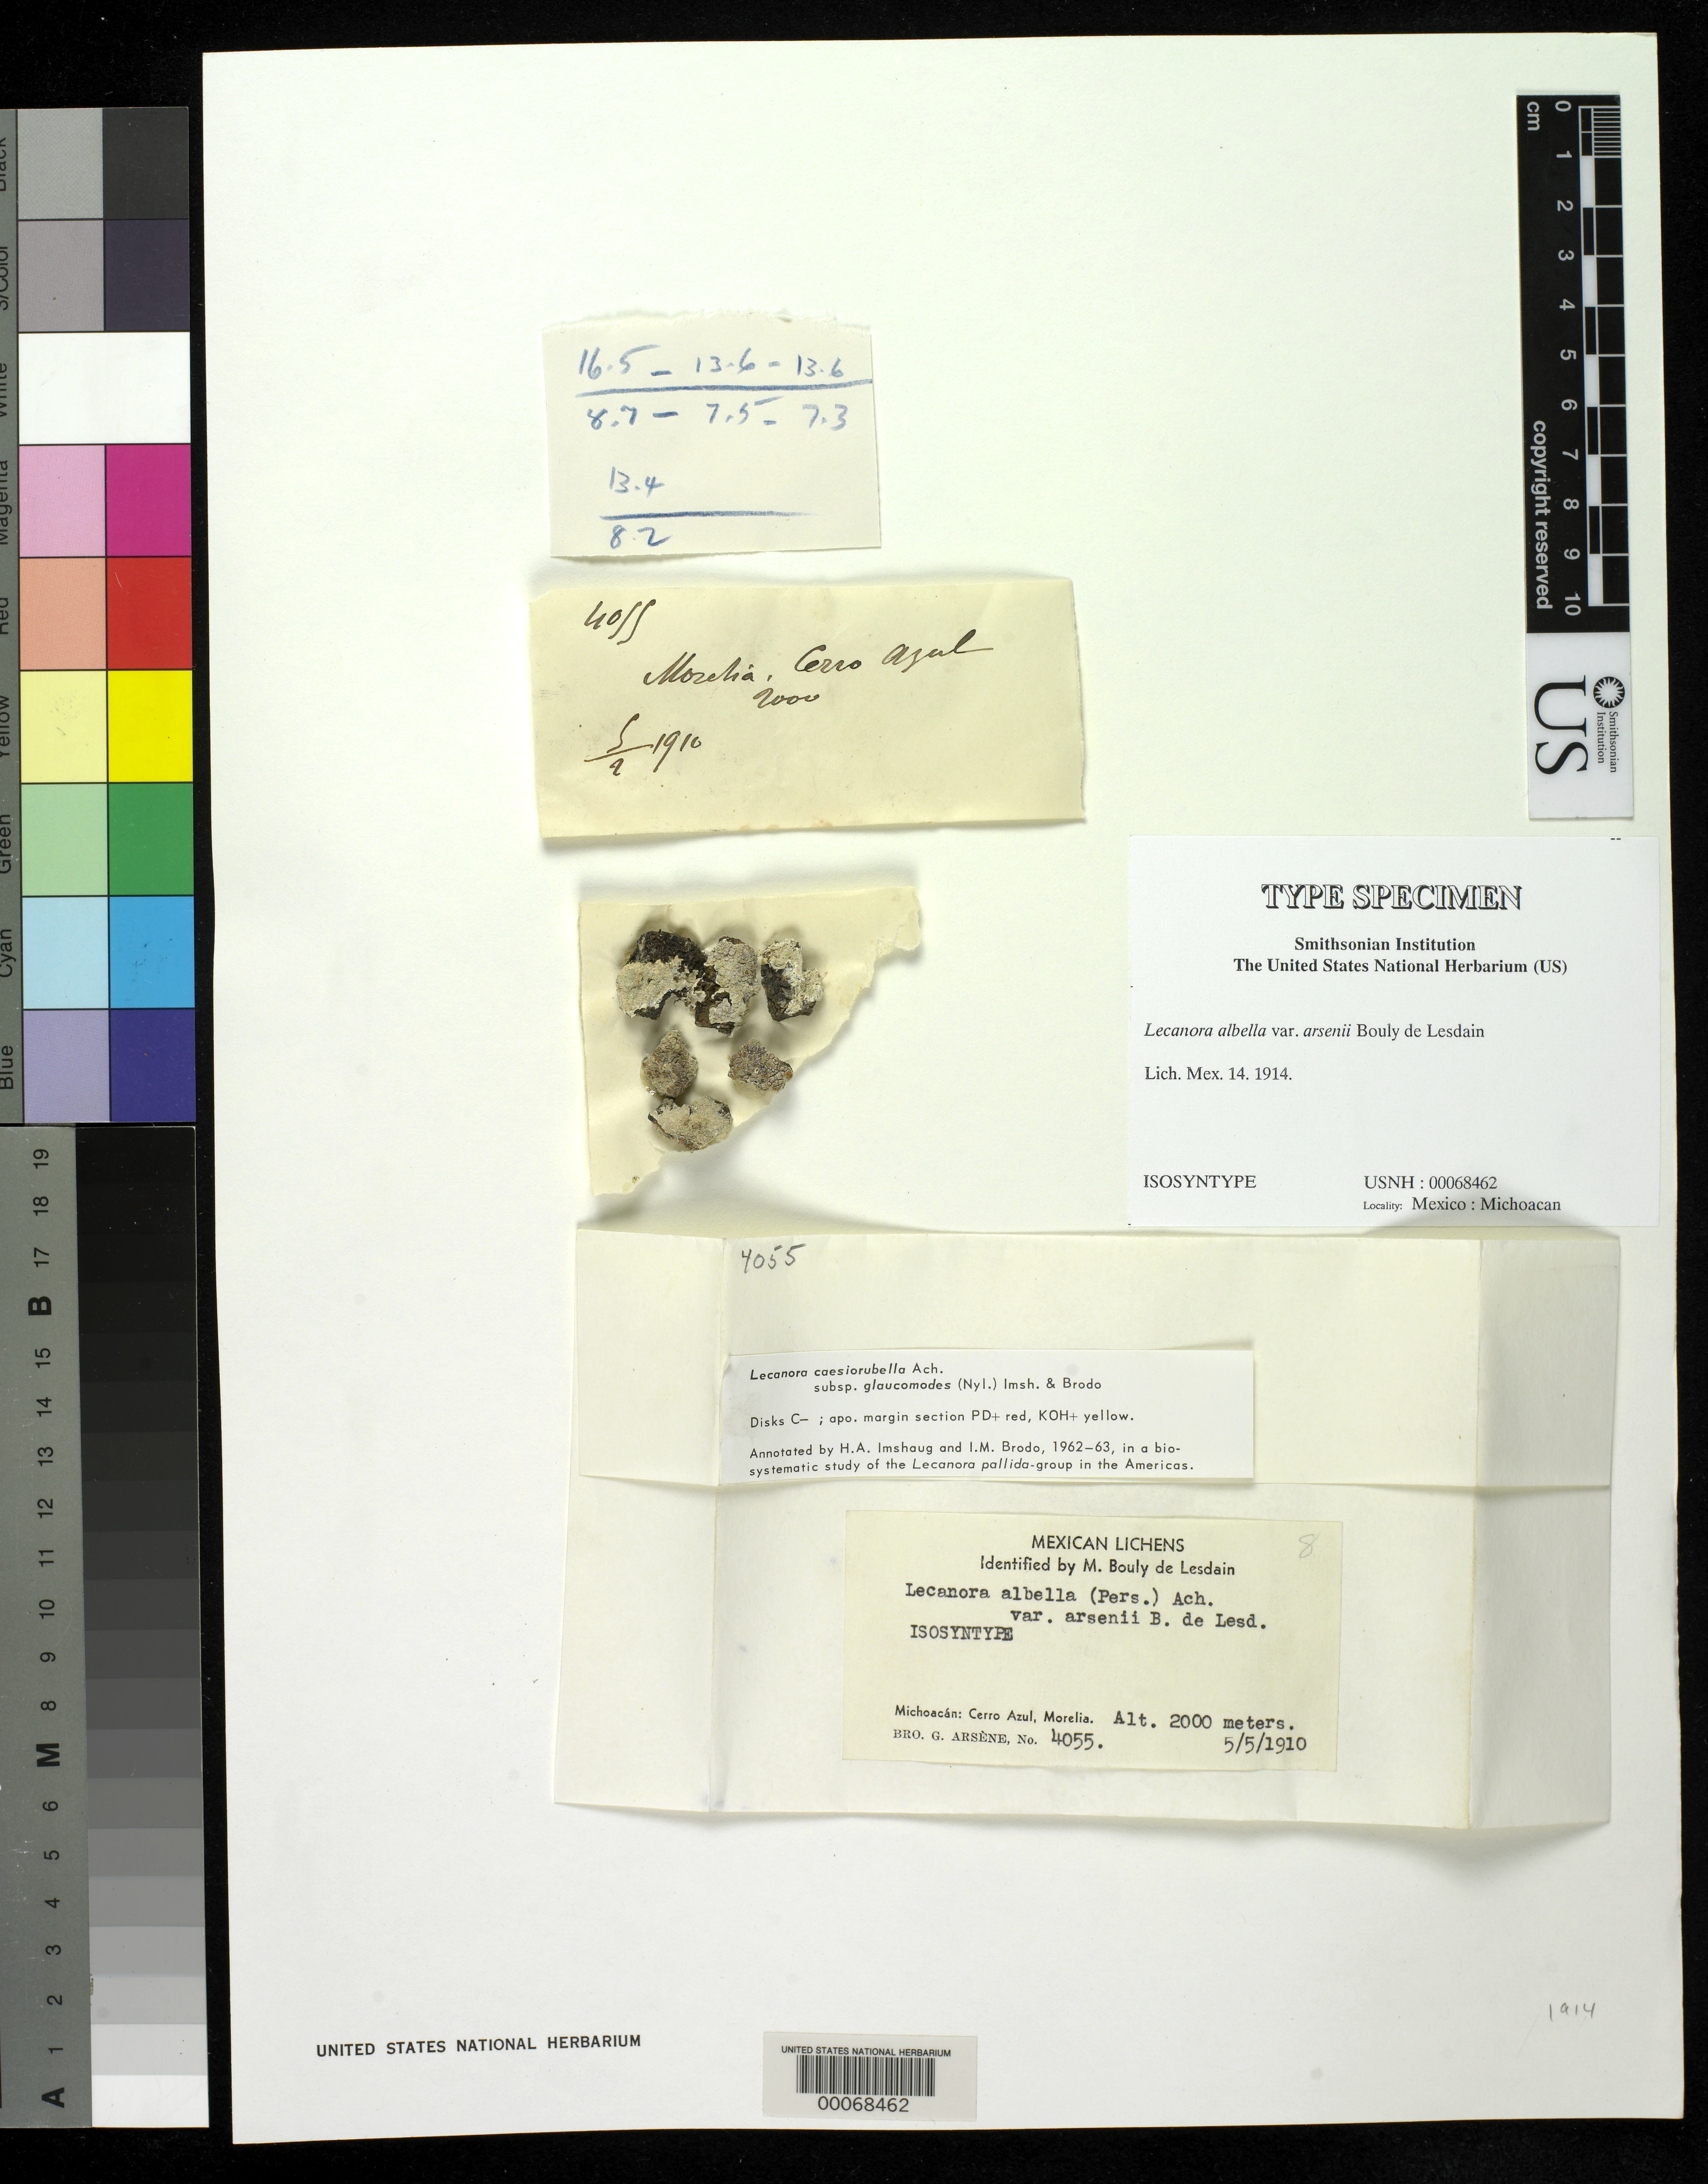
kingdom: Fungi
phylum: Ascomycota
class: Lecanoromycetes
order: Lecanorales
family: Lecanoraceae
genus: Lecanora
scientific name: Lecanora albella var. arsenii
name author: B. de Lesd.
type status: Isosyntype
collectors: Bro. G. Arsène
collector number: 4055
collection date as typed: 05 May 1910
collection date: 1910-05-05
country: Mexico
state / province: Michoacán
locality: Cerro Azul; Morelia.